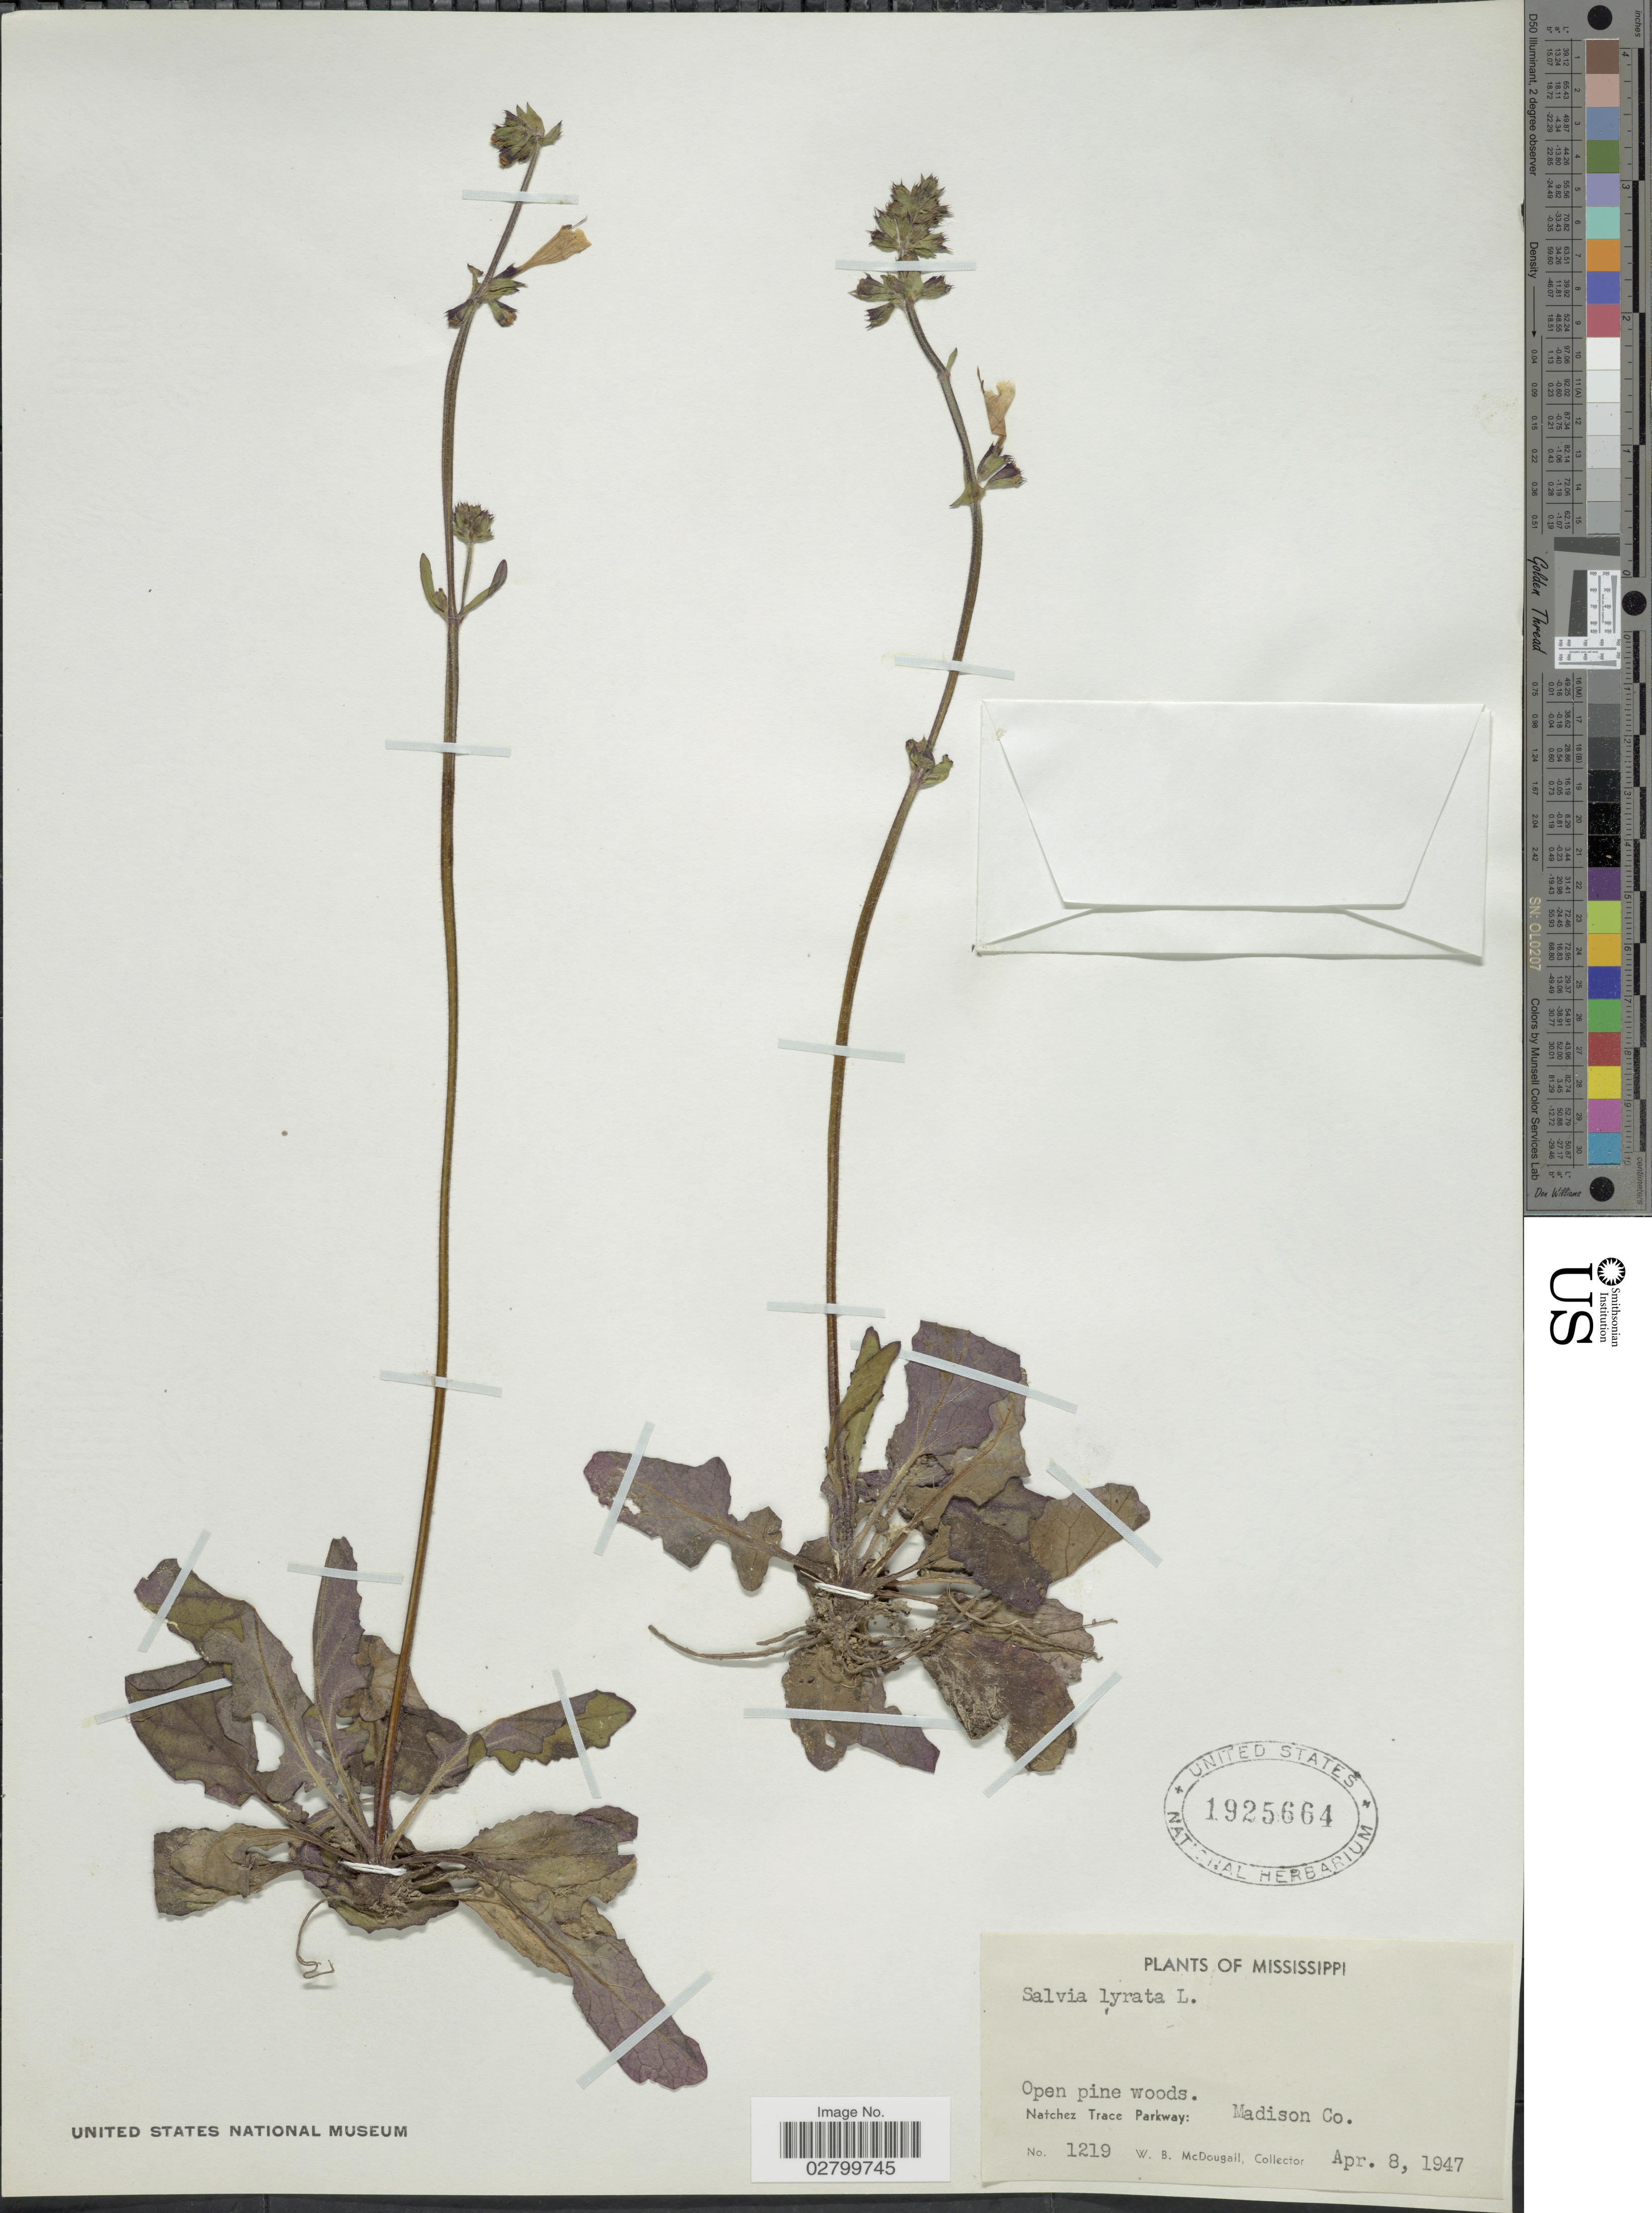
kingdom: Plantae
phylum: Tracheophyta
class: Magnoliopsida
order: Lamiales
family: Lamiaceae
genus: Salvia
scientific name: Salvia lyrata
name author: L.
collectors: W. B. McDougall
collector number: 1219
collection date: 1947-04-08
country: United States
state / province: Mississippi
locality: Open pine woods. Natchez Trace Parkway: Madison Co.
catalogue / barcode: US 1925664